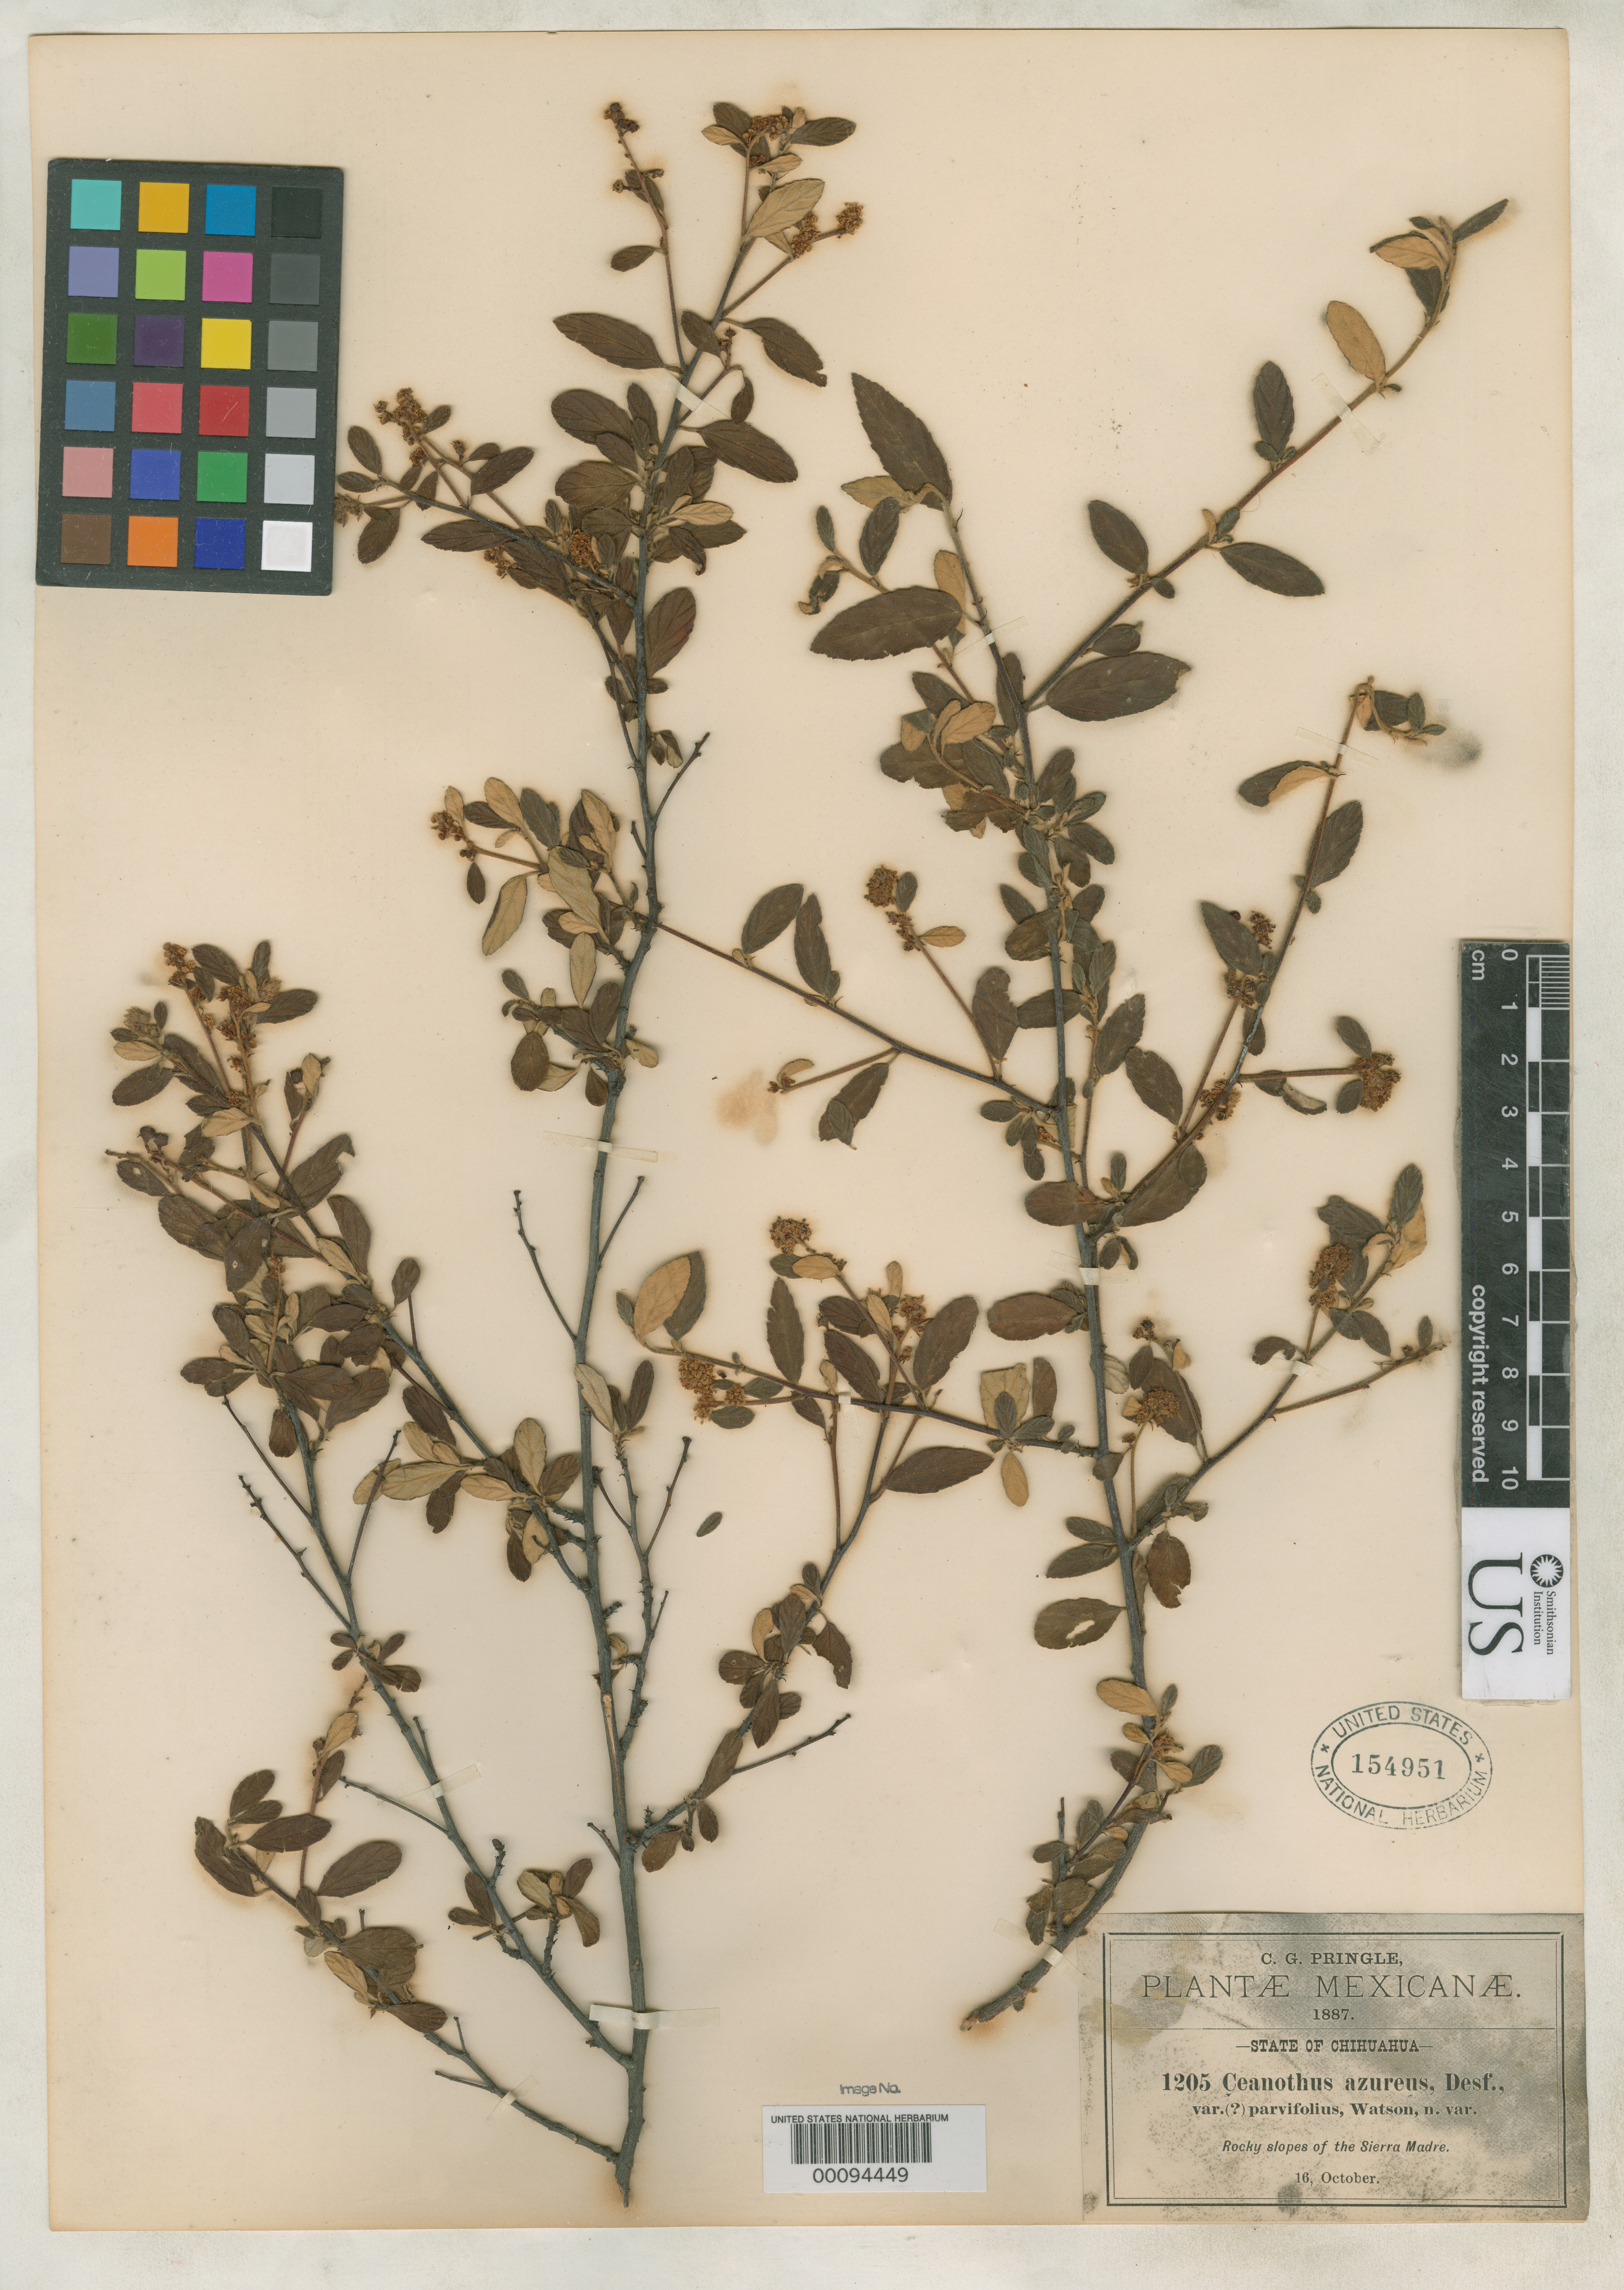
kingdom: Plantae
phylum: Tracheophyta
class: Magnoliopsida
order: Rosales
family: Rhamnaceae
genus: Ceanothus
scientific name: Ceanothus azureus var. parvifolius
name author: S. Watson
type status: Type Collection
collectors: C. G. Pringle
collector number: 1205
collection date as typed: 16 Oct 1887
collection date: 1887-10-16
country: Mexico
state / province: Chihuahua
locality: Slopes of Sierra Madre.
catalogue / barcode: US 154951